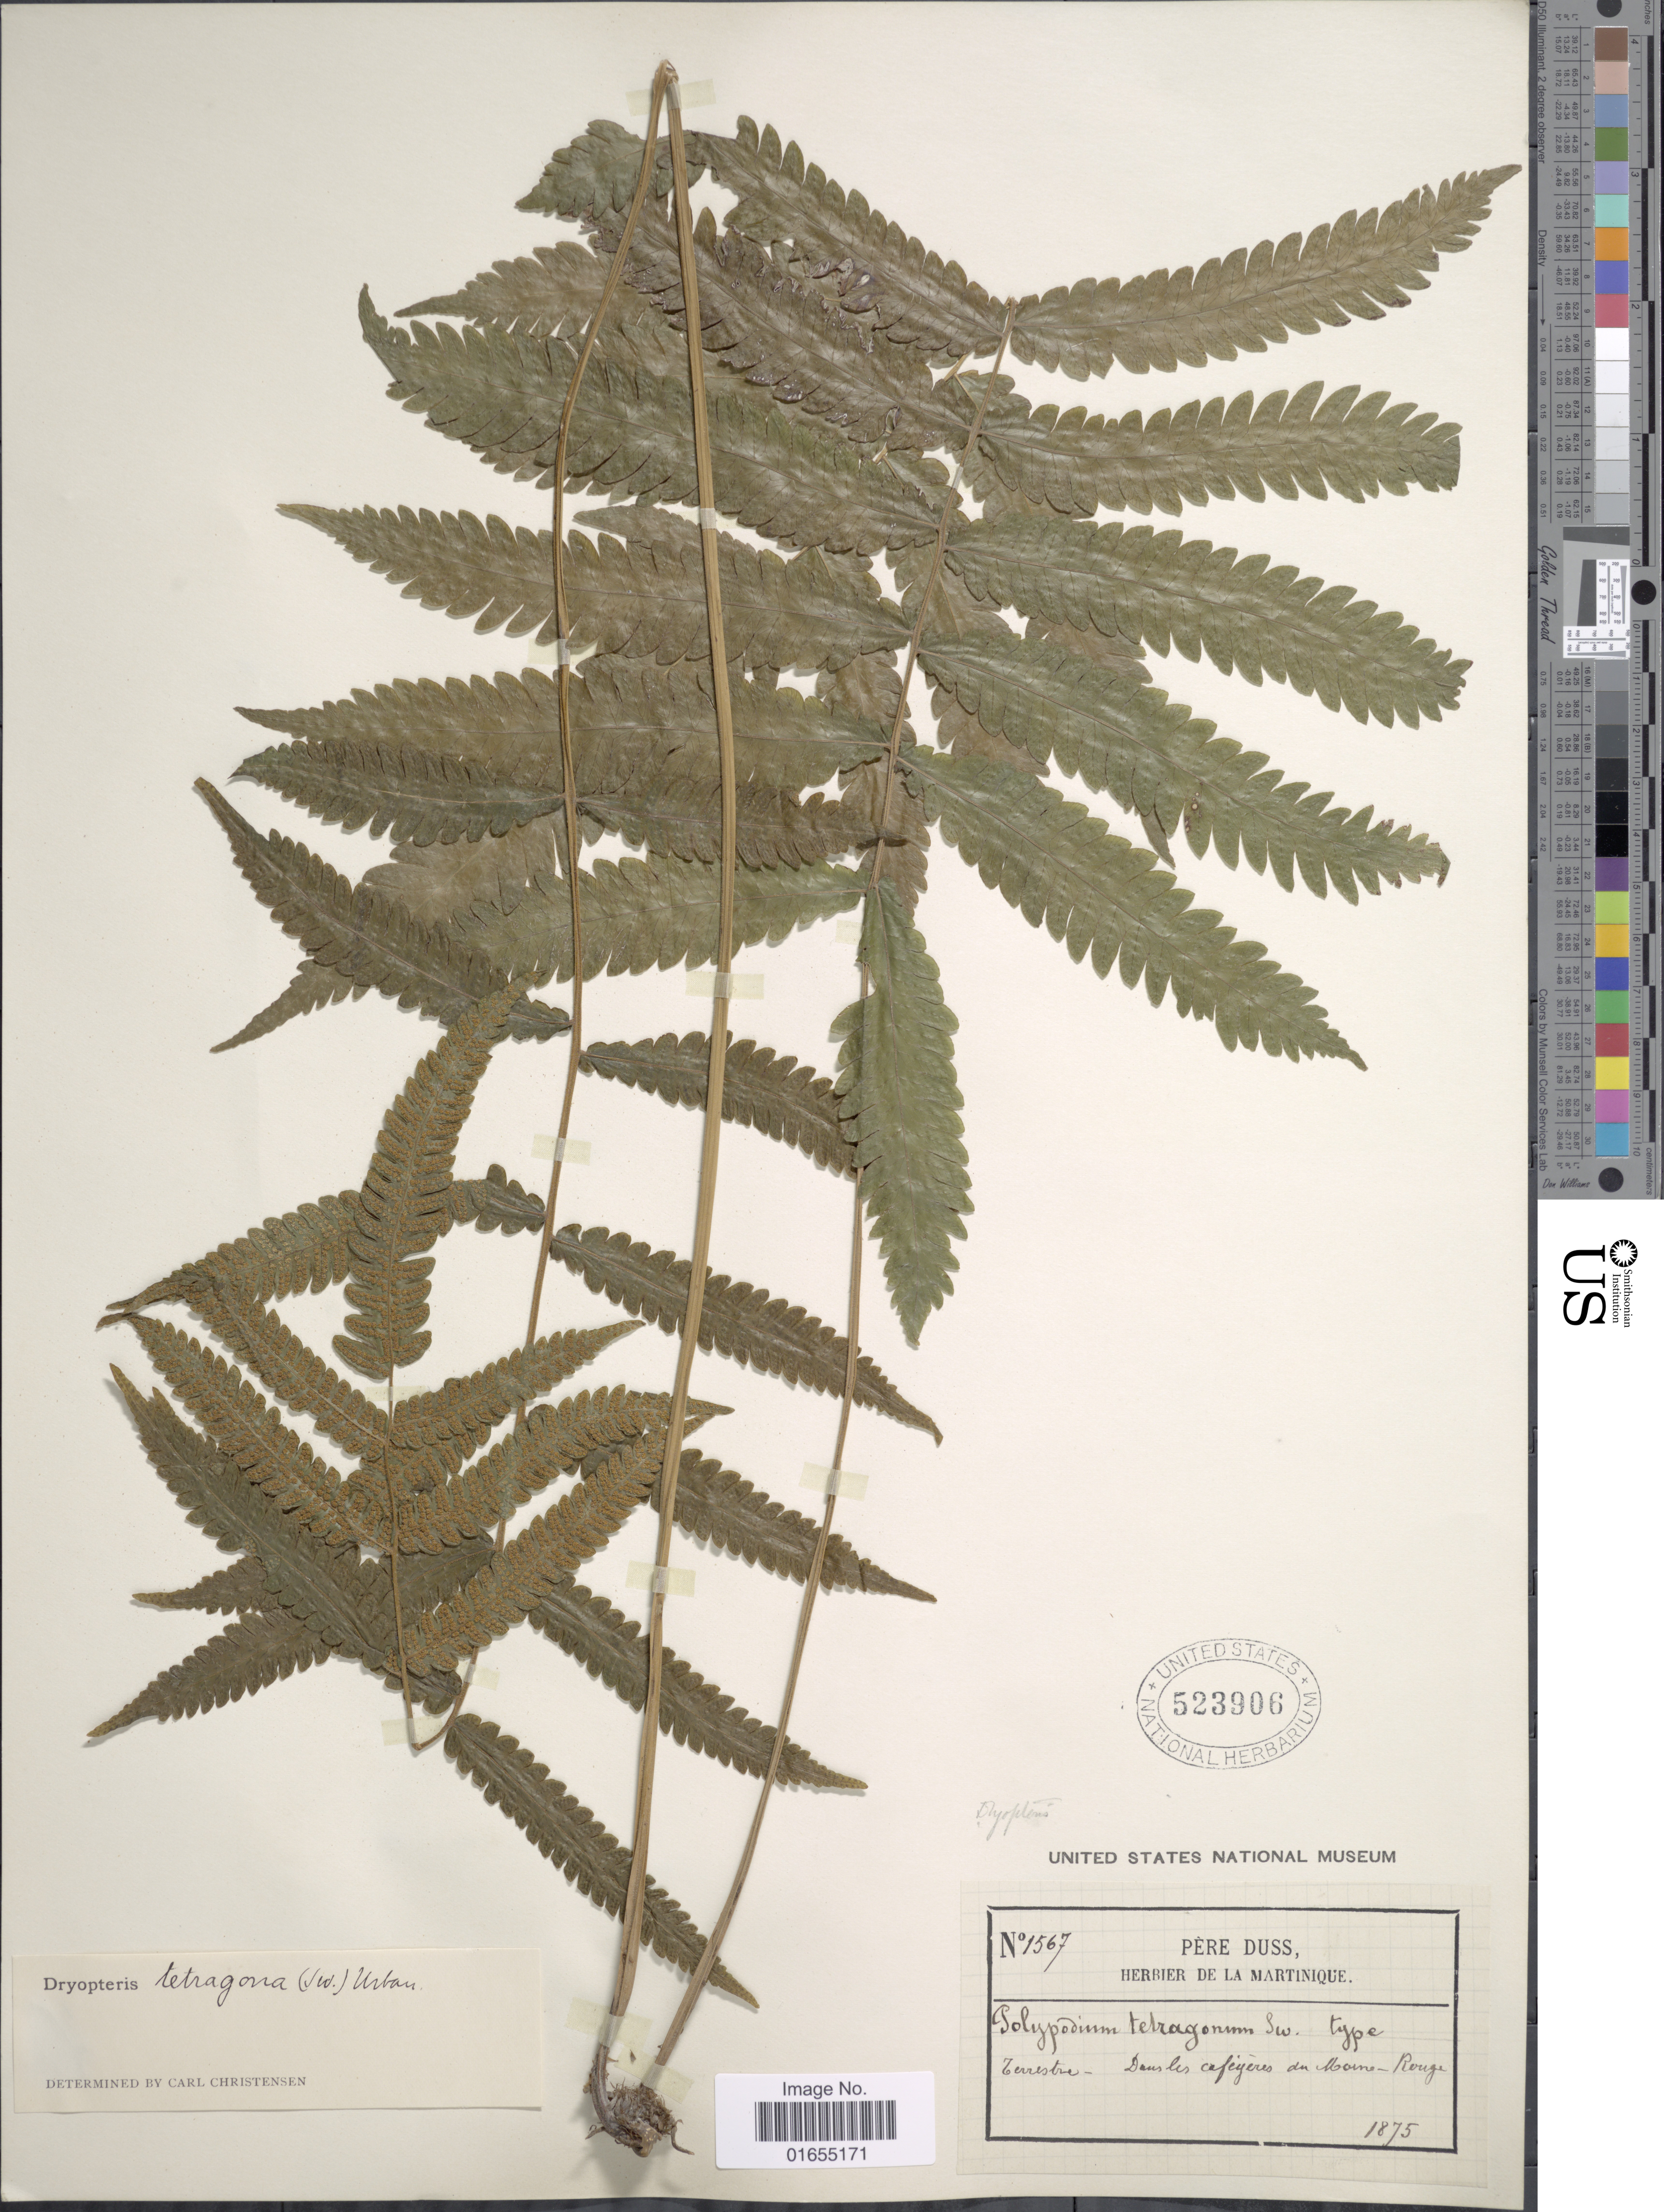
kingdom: Plantae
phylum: Tracheophyta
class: Polypodiopsida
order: Polypodiales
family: Thelypteridaceae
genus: Goniopteris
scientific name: Goniopteris subtetragona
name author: (Link) Vareschi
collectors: Père Duss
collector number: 1567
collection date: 1875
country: Martinique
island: Martinique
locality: Le Morne - Rouge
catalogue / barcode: US 523906